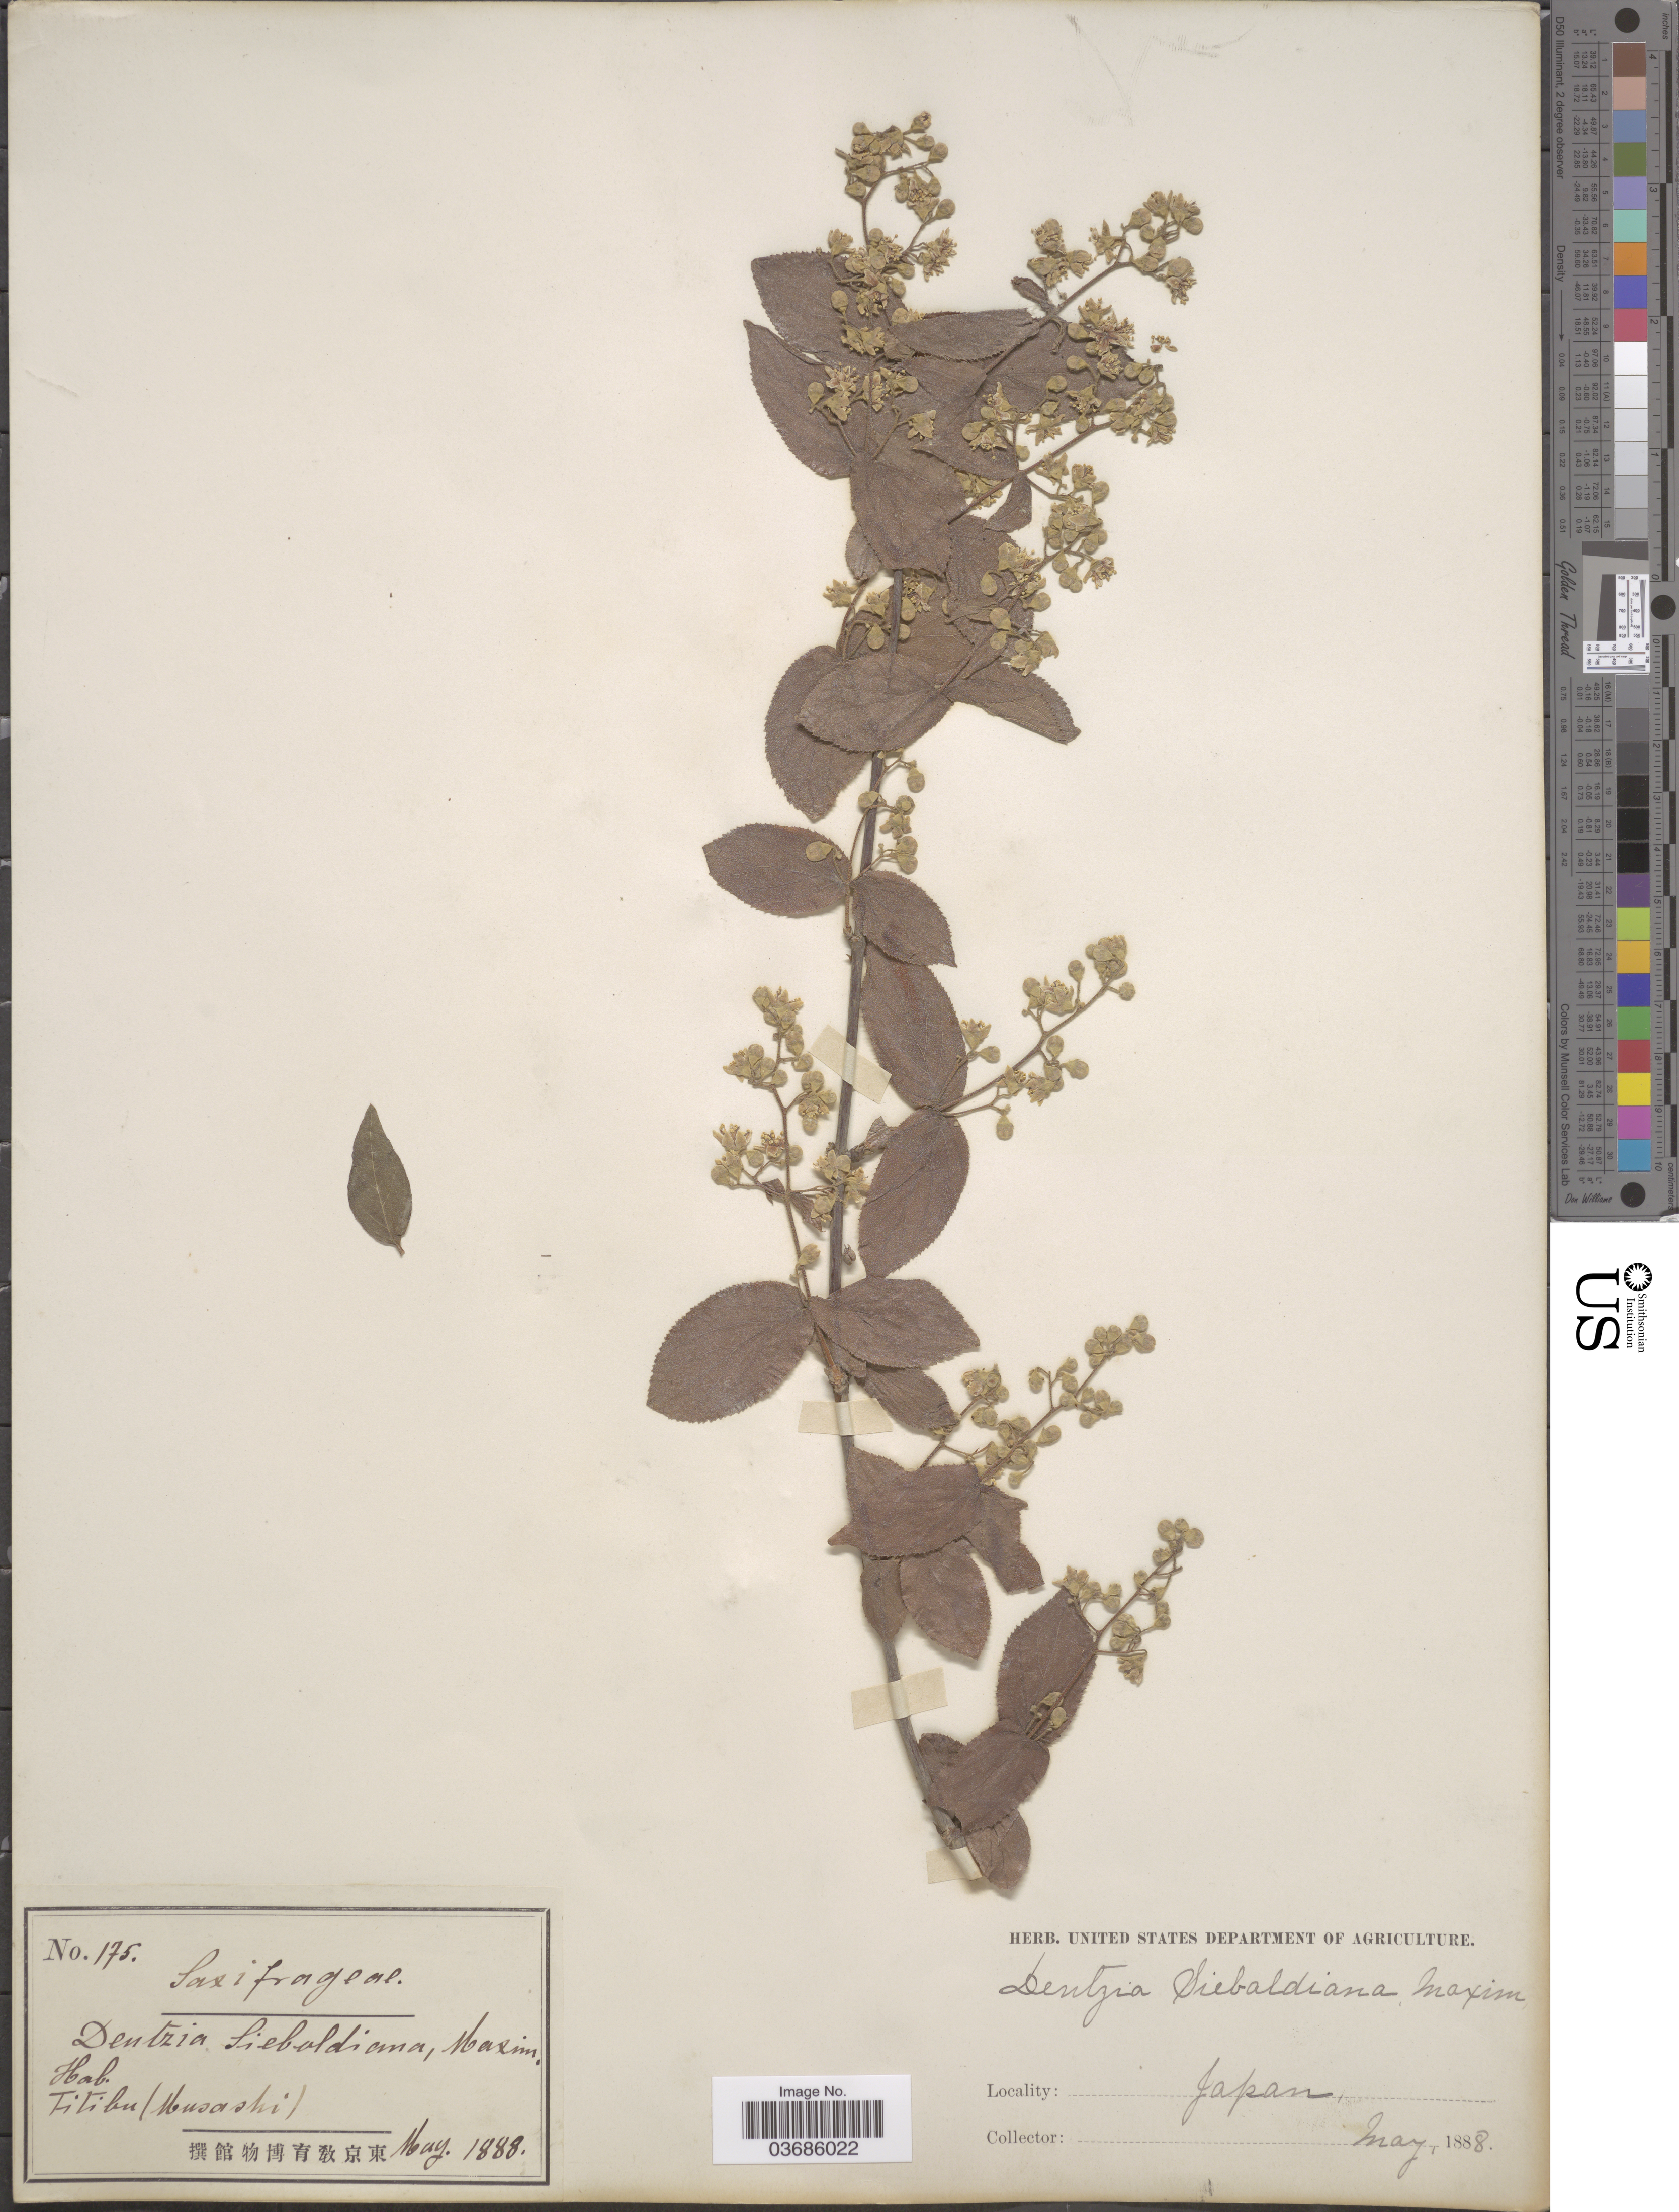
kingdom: Plantae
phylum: Tracheophyta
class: Magnoliopsida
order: Cornales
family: Hydrangeaceae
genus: Deutzia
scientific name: Deutzia sieboldiana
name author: Maxim.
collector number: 175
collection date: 1888-05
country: Japan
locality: Titibu (Musashi).